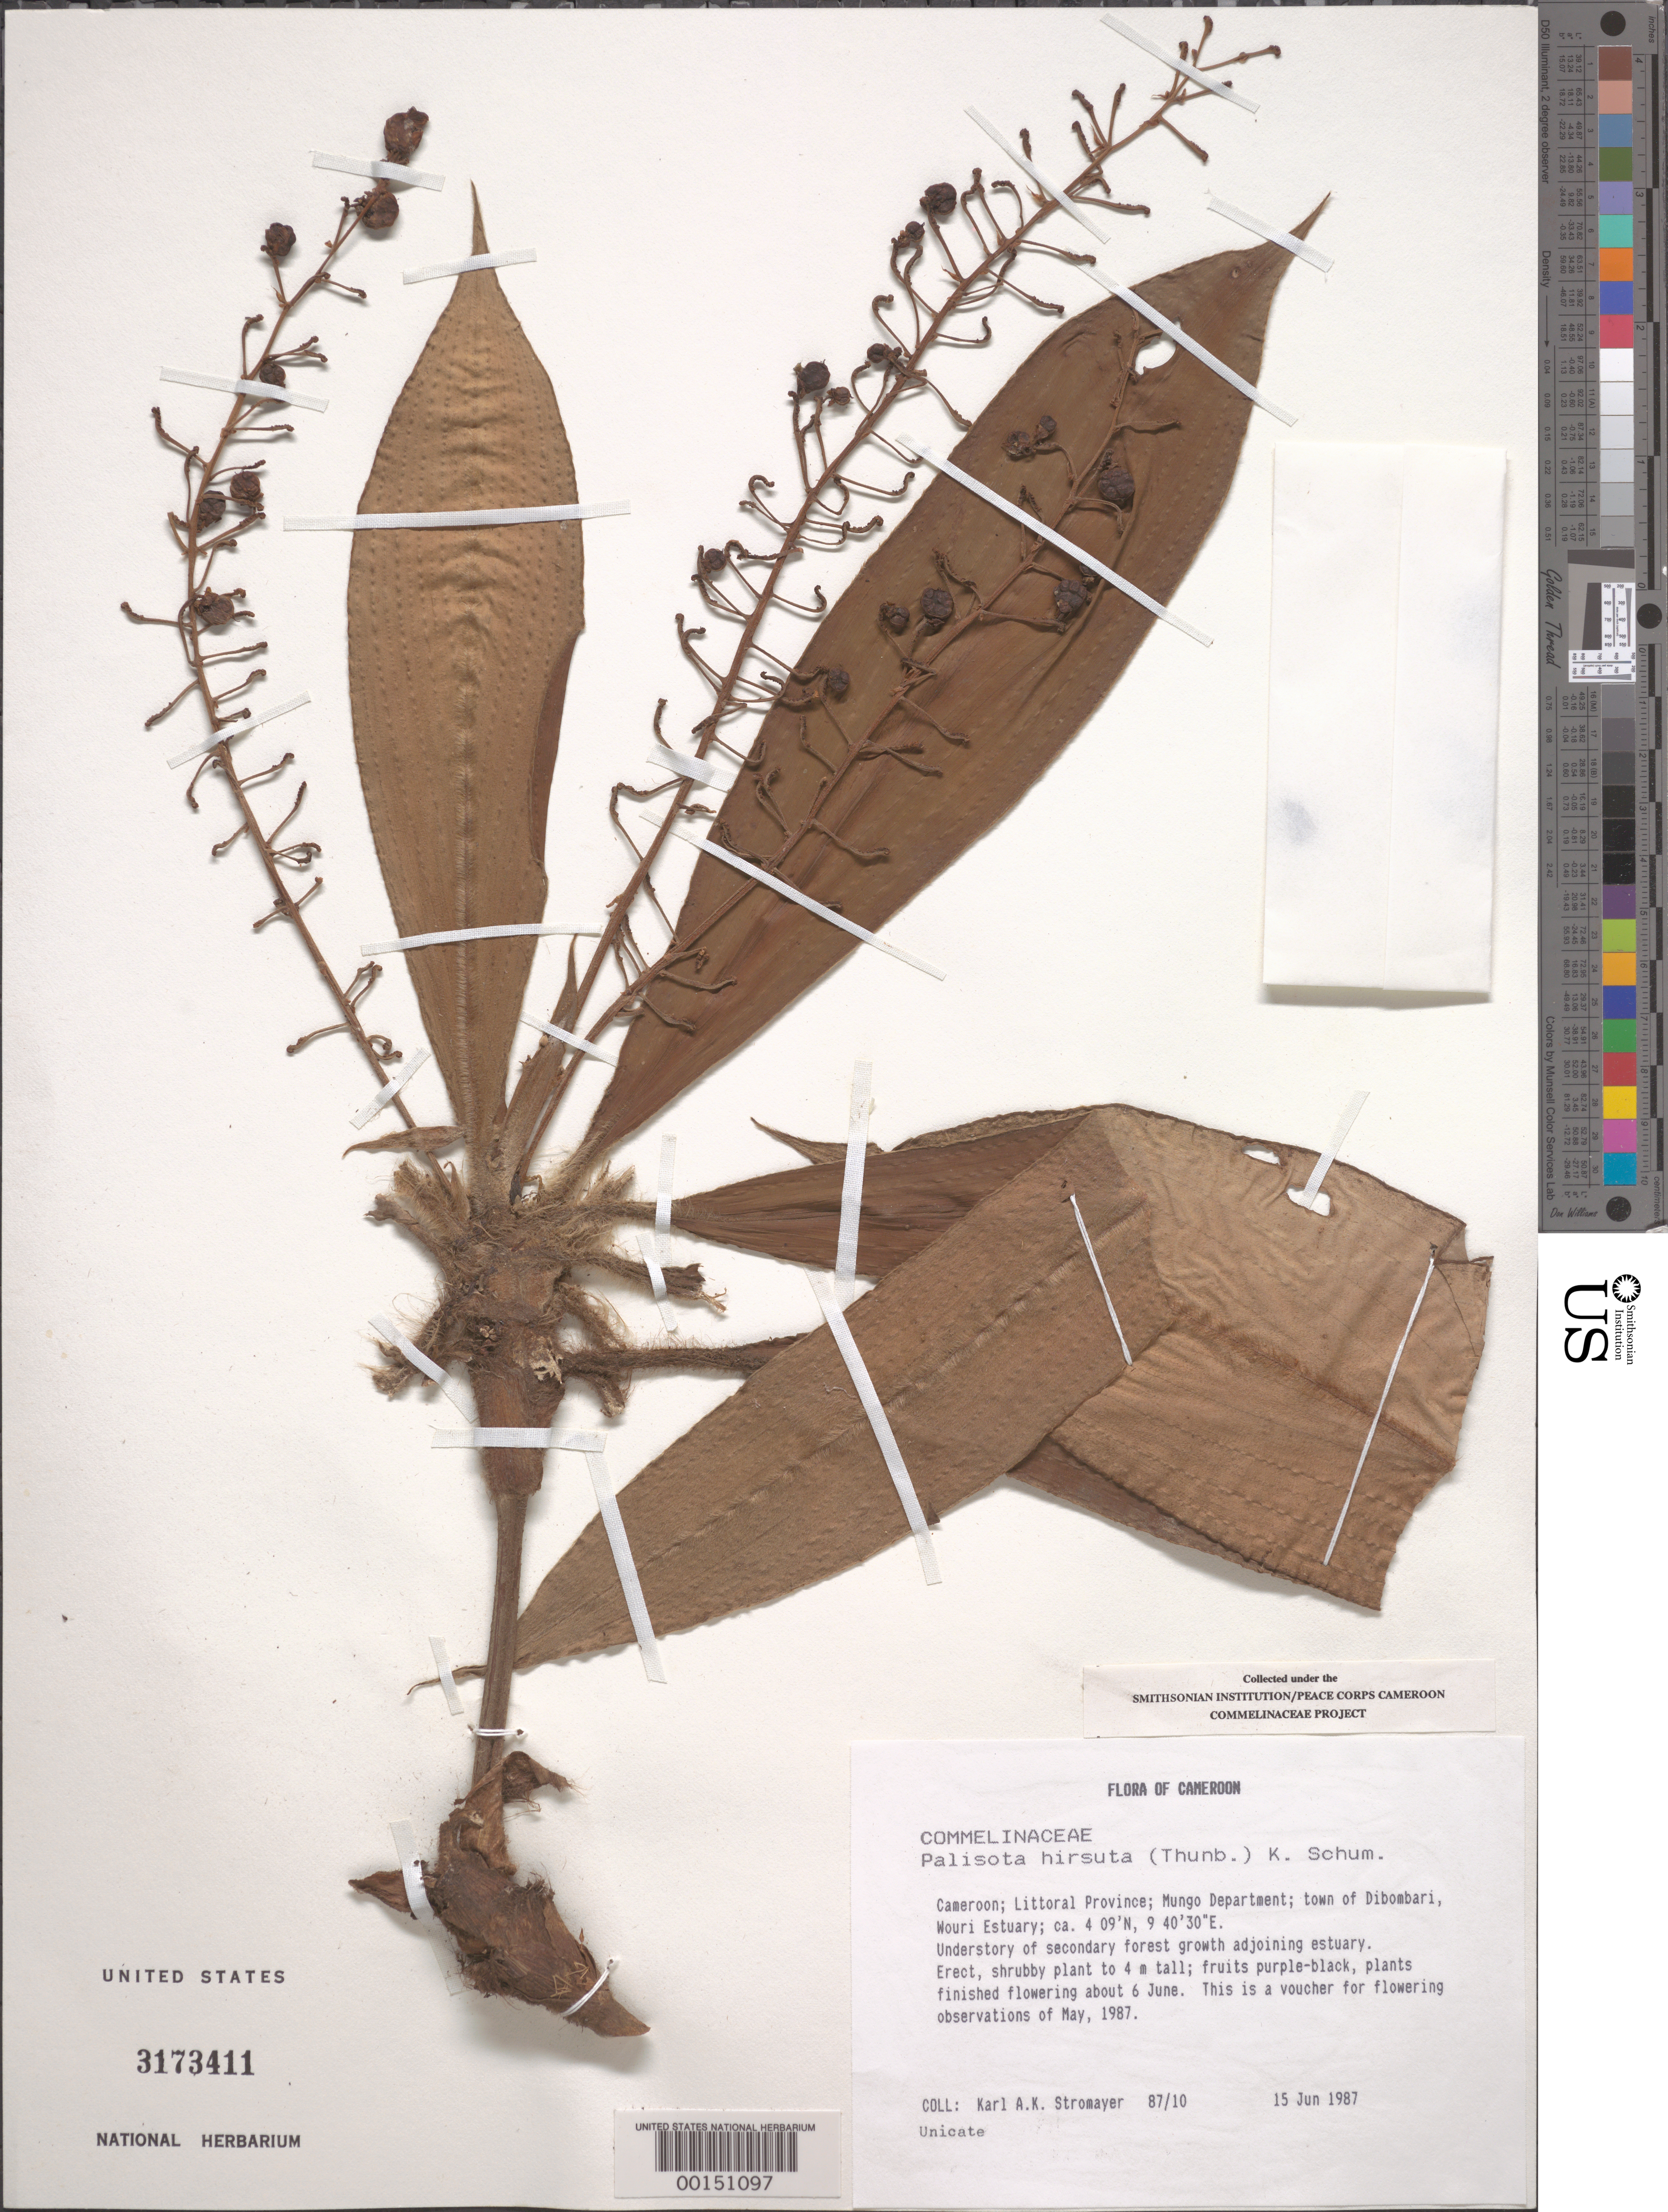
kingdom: Plantae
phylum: Tracheophyta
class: Liliopsida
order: Commelinales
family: Commelinaceae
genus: Palisota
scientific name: Palisota hirsuta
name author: (Thunb.) K. Schum.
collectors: K. A. Stromayer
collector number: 87/10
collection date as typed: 15 Jun 1987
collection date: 1987-06-15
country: Cameroon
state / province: Littoral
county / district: Mungo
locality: Dibombari town, wouri estuary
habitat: Understory of secondary forest growth adjoining estuary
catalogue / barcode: US 3173411